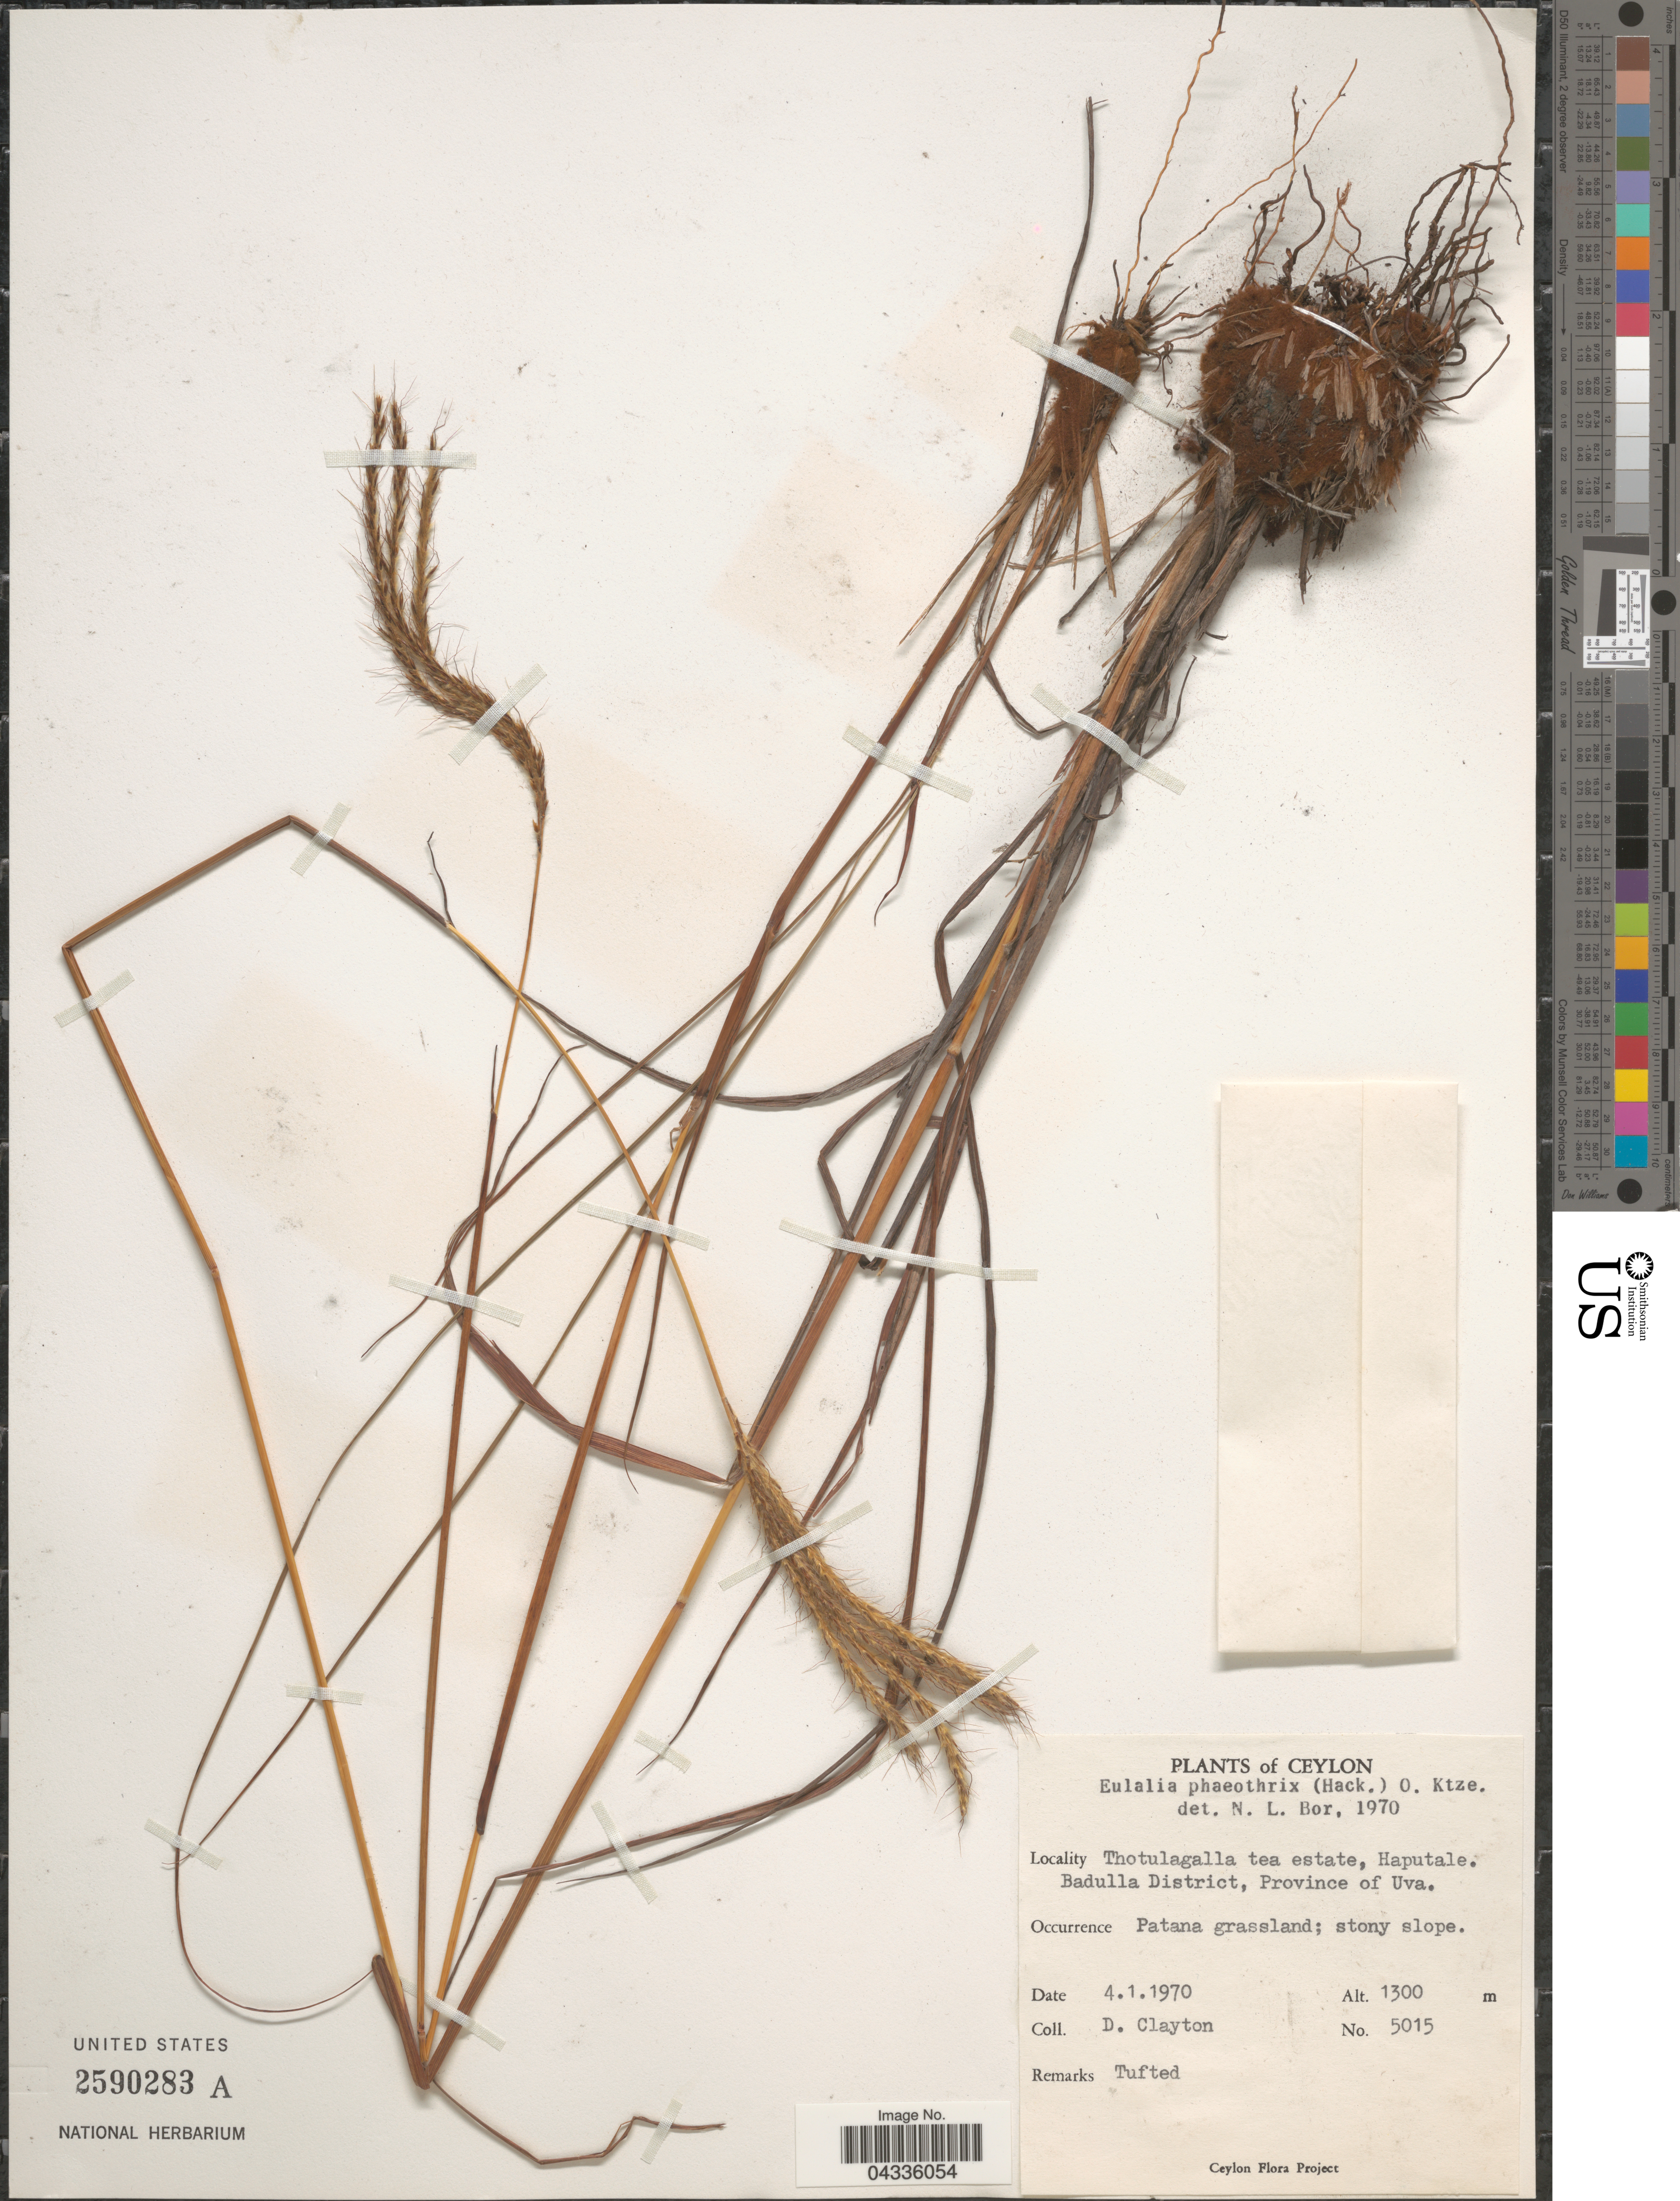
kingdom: Plantae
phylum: Tracheophyta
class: Liliopsida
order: Poales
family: Poaceae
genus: Eulalia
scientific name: Eulalia phaeothrix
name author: (Hack.) Kuntze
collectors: D. Clayton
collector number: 5015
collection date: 1970-01-04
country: Sri Lanka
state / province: Uva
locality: Ceylon. Thotugalla tea estate, Haputale. Badulla District.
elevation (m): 1300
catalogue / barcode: US 2590283A